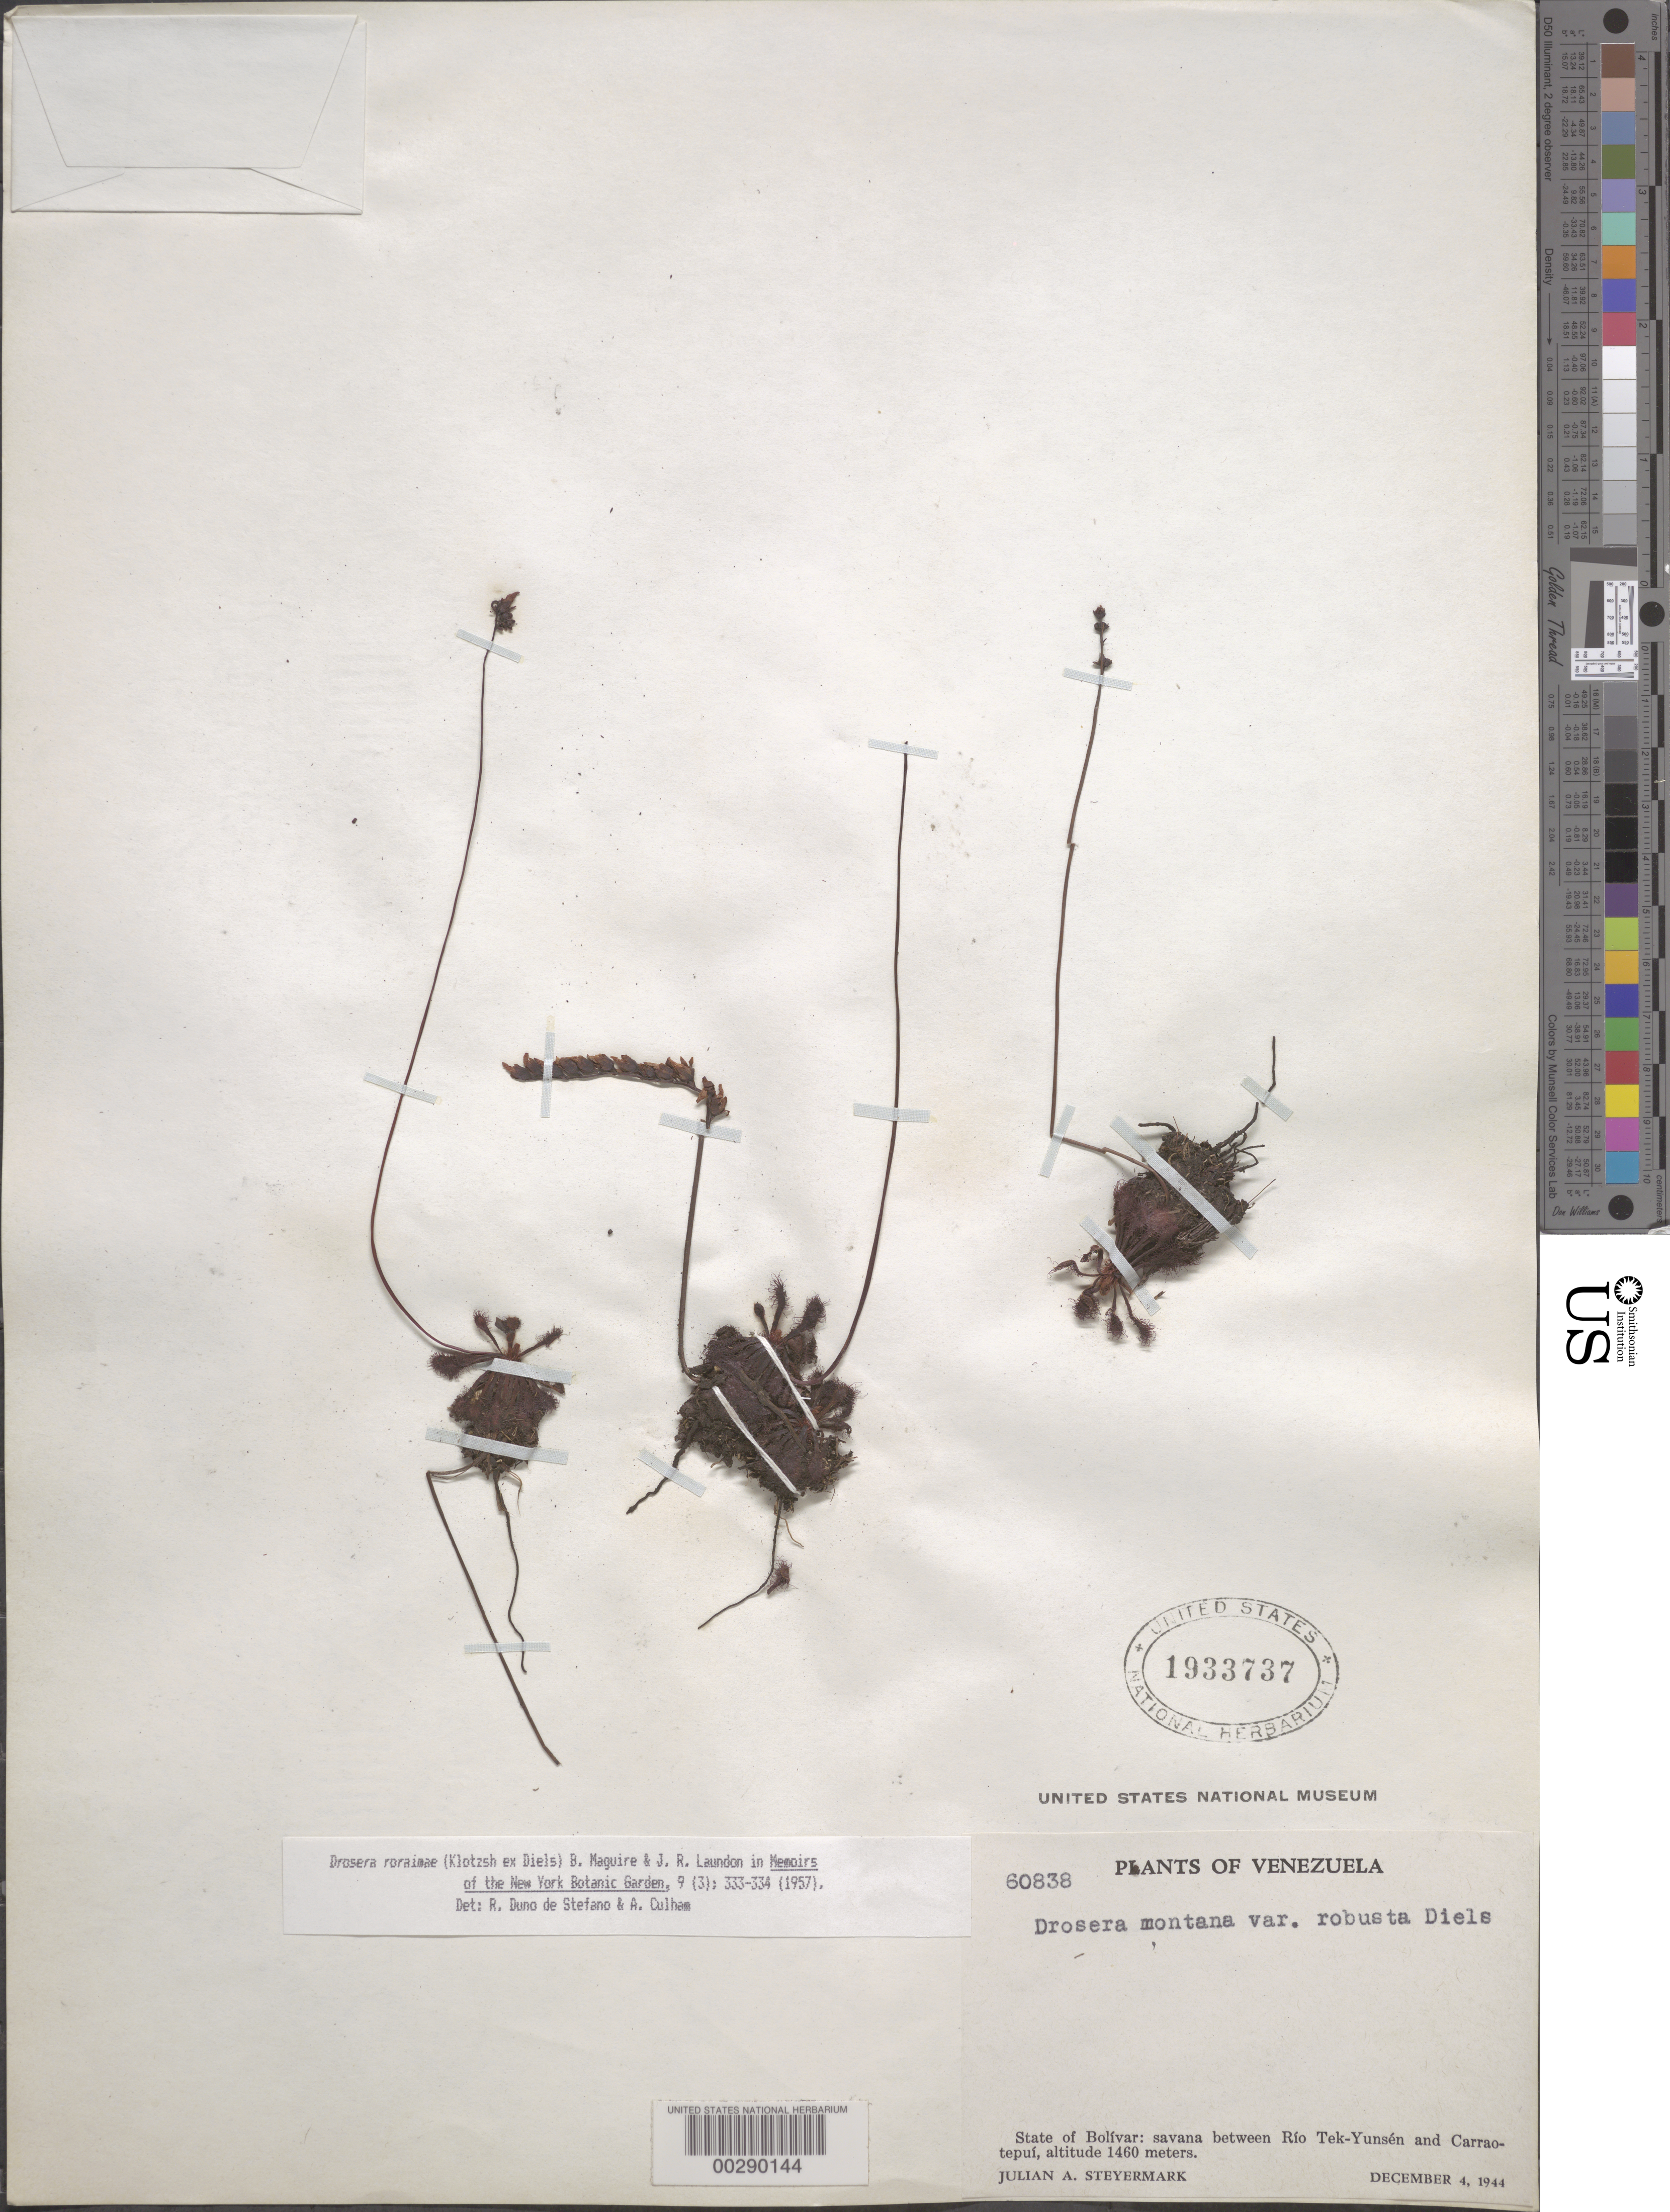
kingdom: Plantae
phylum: Tracheophyta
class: Magnoliopsida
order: Caryophyllales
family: Droseraceae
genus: Drosera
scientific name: Drosera roraimae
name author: (Klotzsch ex Diels) Maguire & J.R. Laundon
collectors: J. Steyermark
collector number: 60838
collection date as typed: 04 Dec 1944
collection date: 1944-12-04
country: Venezuela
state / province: Bolivar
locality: Between rio tek-yunsen and carrao-tepui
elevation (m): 1400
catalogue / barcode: US 1933737